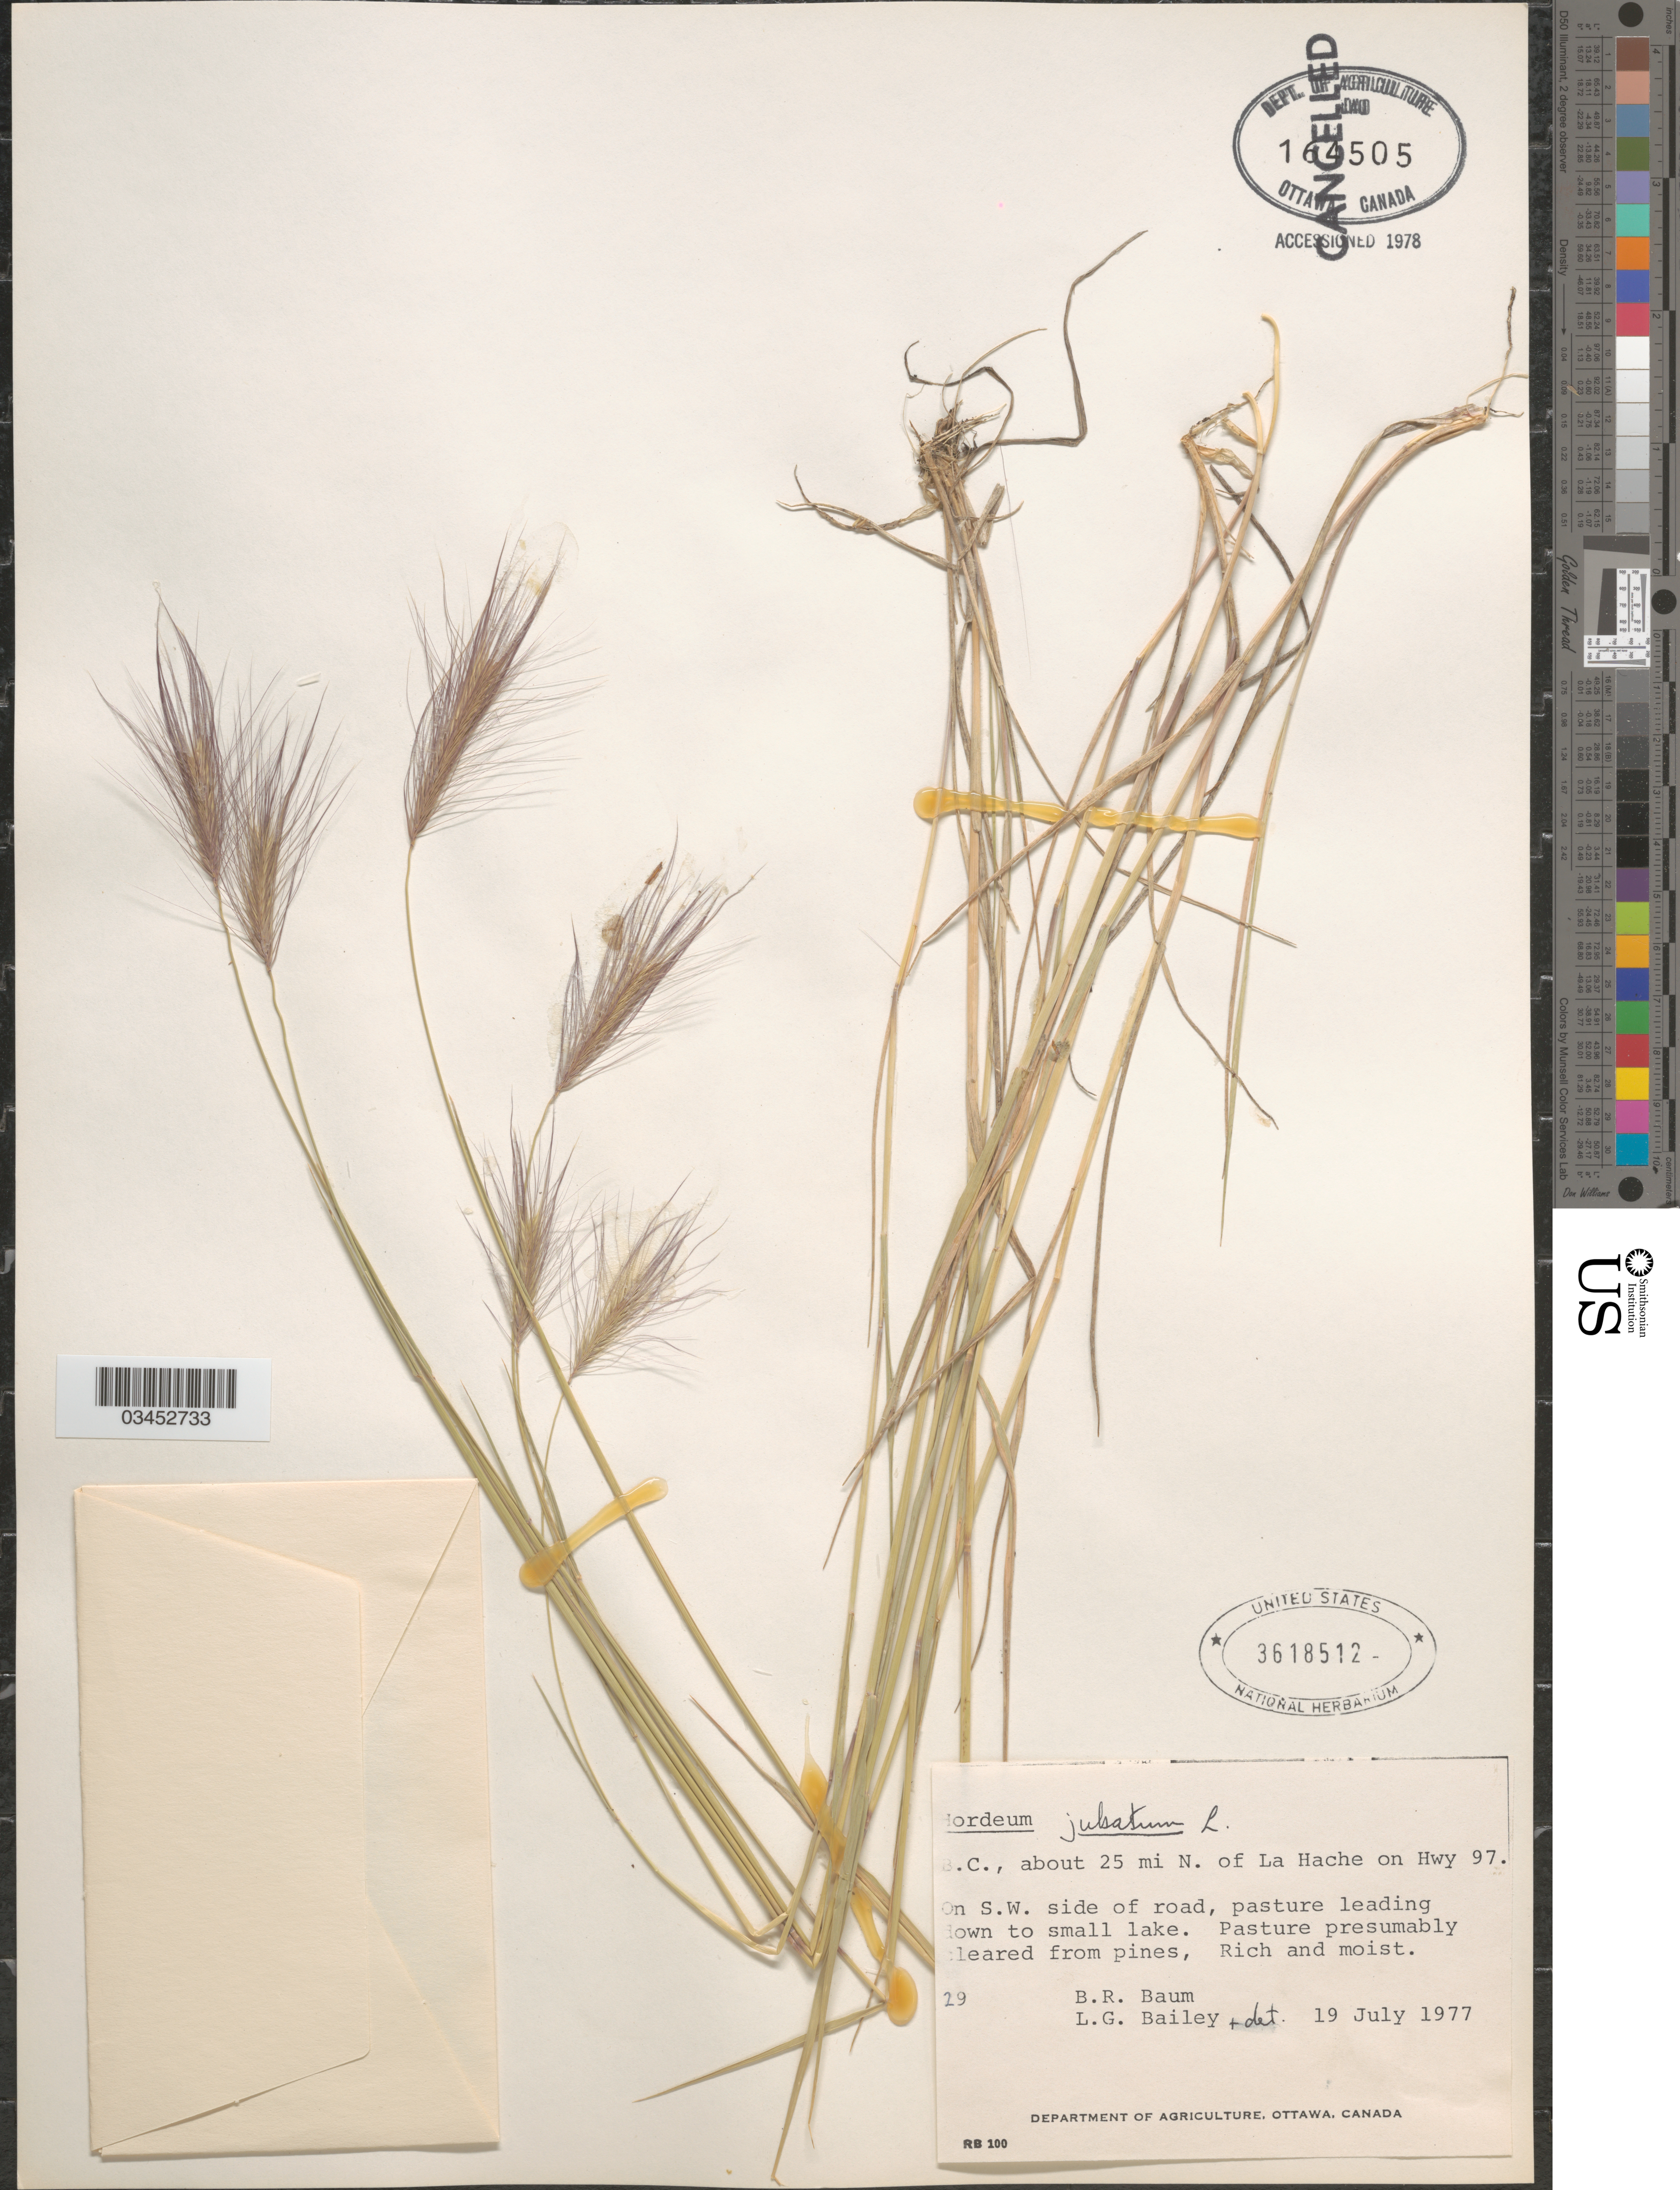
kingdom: Plantae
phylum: Tracheophyta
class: Liliopsida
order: Poales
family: Poaceae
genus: Hordeum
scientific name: Hordeum jubatum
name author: L.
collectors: B. Baum & L. Bailey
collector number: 29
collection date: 1977-07-19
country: Canada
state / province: British Columbia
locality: About 25 mi N. of La Hache on Hwy 97. On S.W. side of road, pasture leading down to small lake.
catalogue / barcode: US 3618512